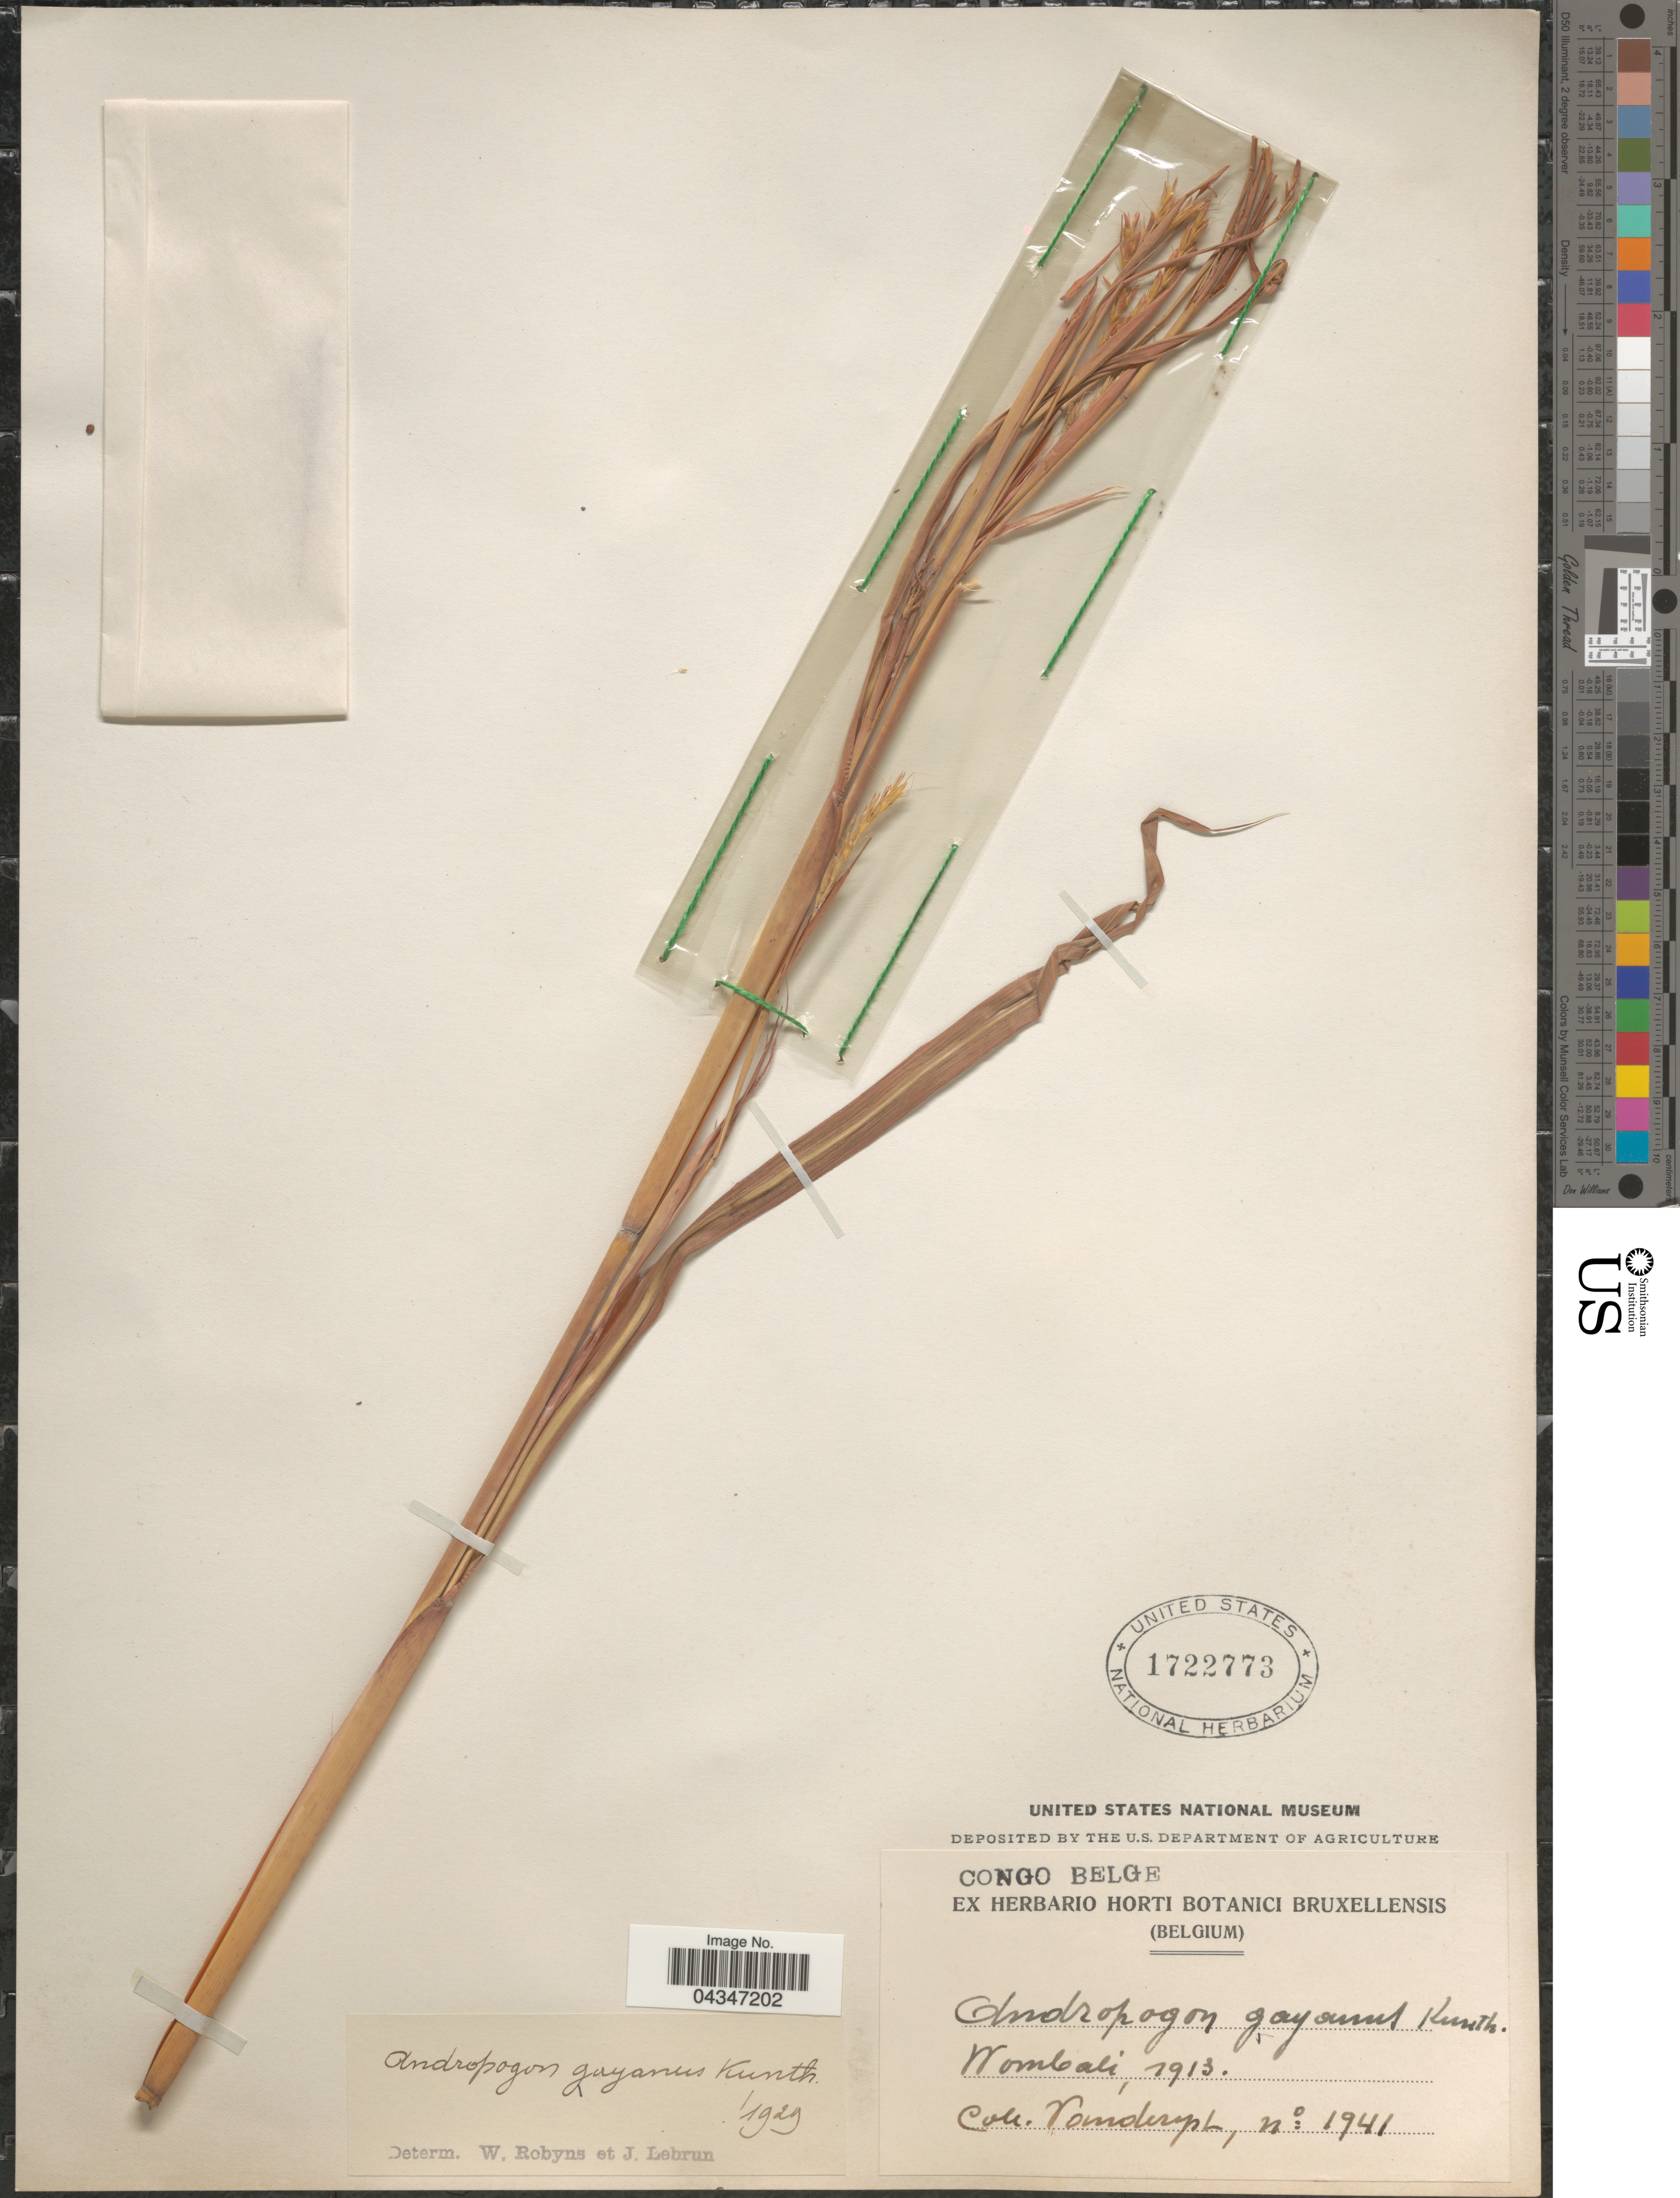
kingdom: Plantae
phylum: Tracheophyta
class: Liliopsida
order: Poales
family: Poaceae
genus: Andropogon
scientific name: Andropogon gayanus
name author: Kunth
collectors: Vanderyst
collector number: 1941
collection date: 1913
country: Congo, Democratic Republic of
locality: Congo Belge. Wombali.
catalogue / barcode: US 1722773